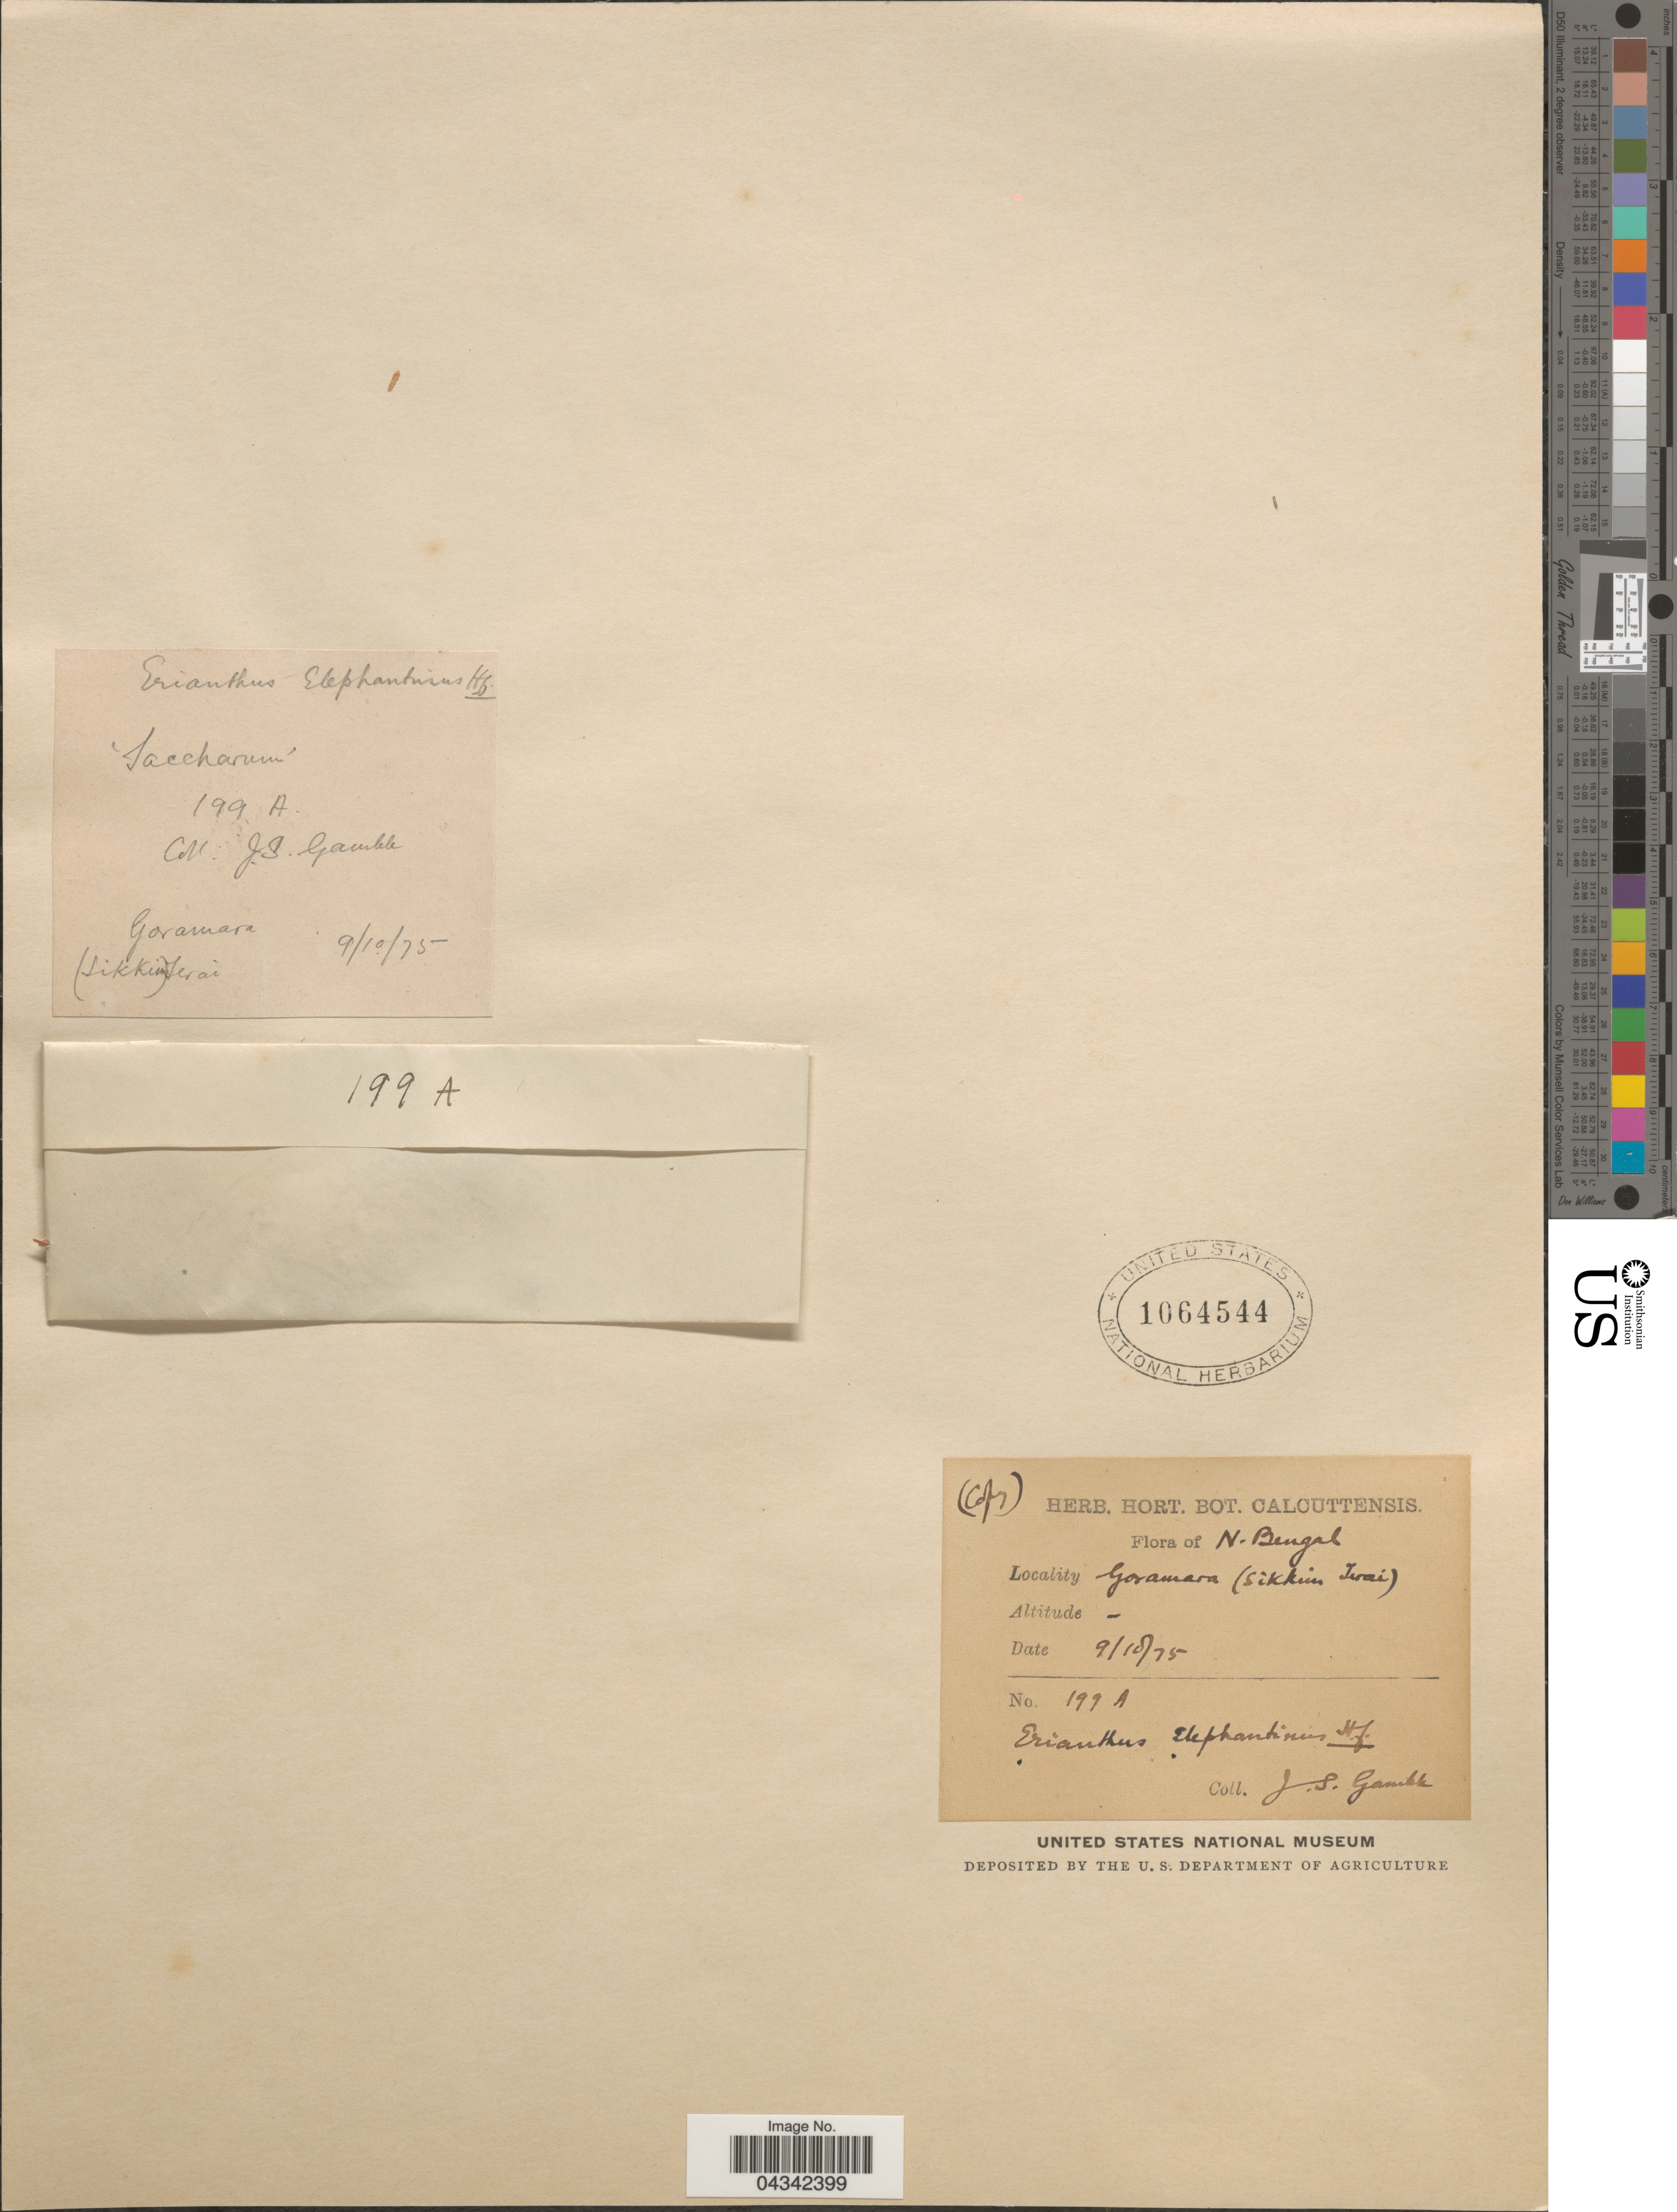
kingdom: Plantae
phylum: Tracheophyta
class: Liliopsida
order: Poales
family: Poaceae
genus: Tripidium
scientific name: Tripidium ravennae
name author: (L.) H. Scholz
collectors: J. S. Gamble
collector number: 199A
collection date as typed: Transcribed d/m/y: 9/10/75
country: India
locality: N. Bengal. Goramara (Sikkim Terai).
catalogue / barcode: US 1064544